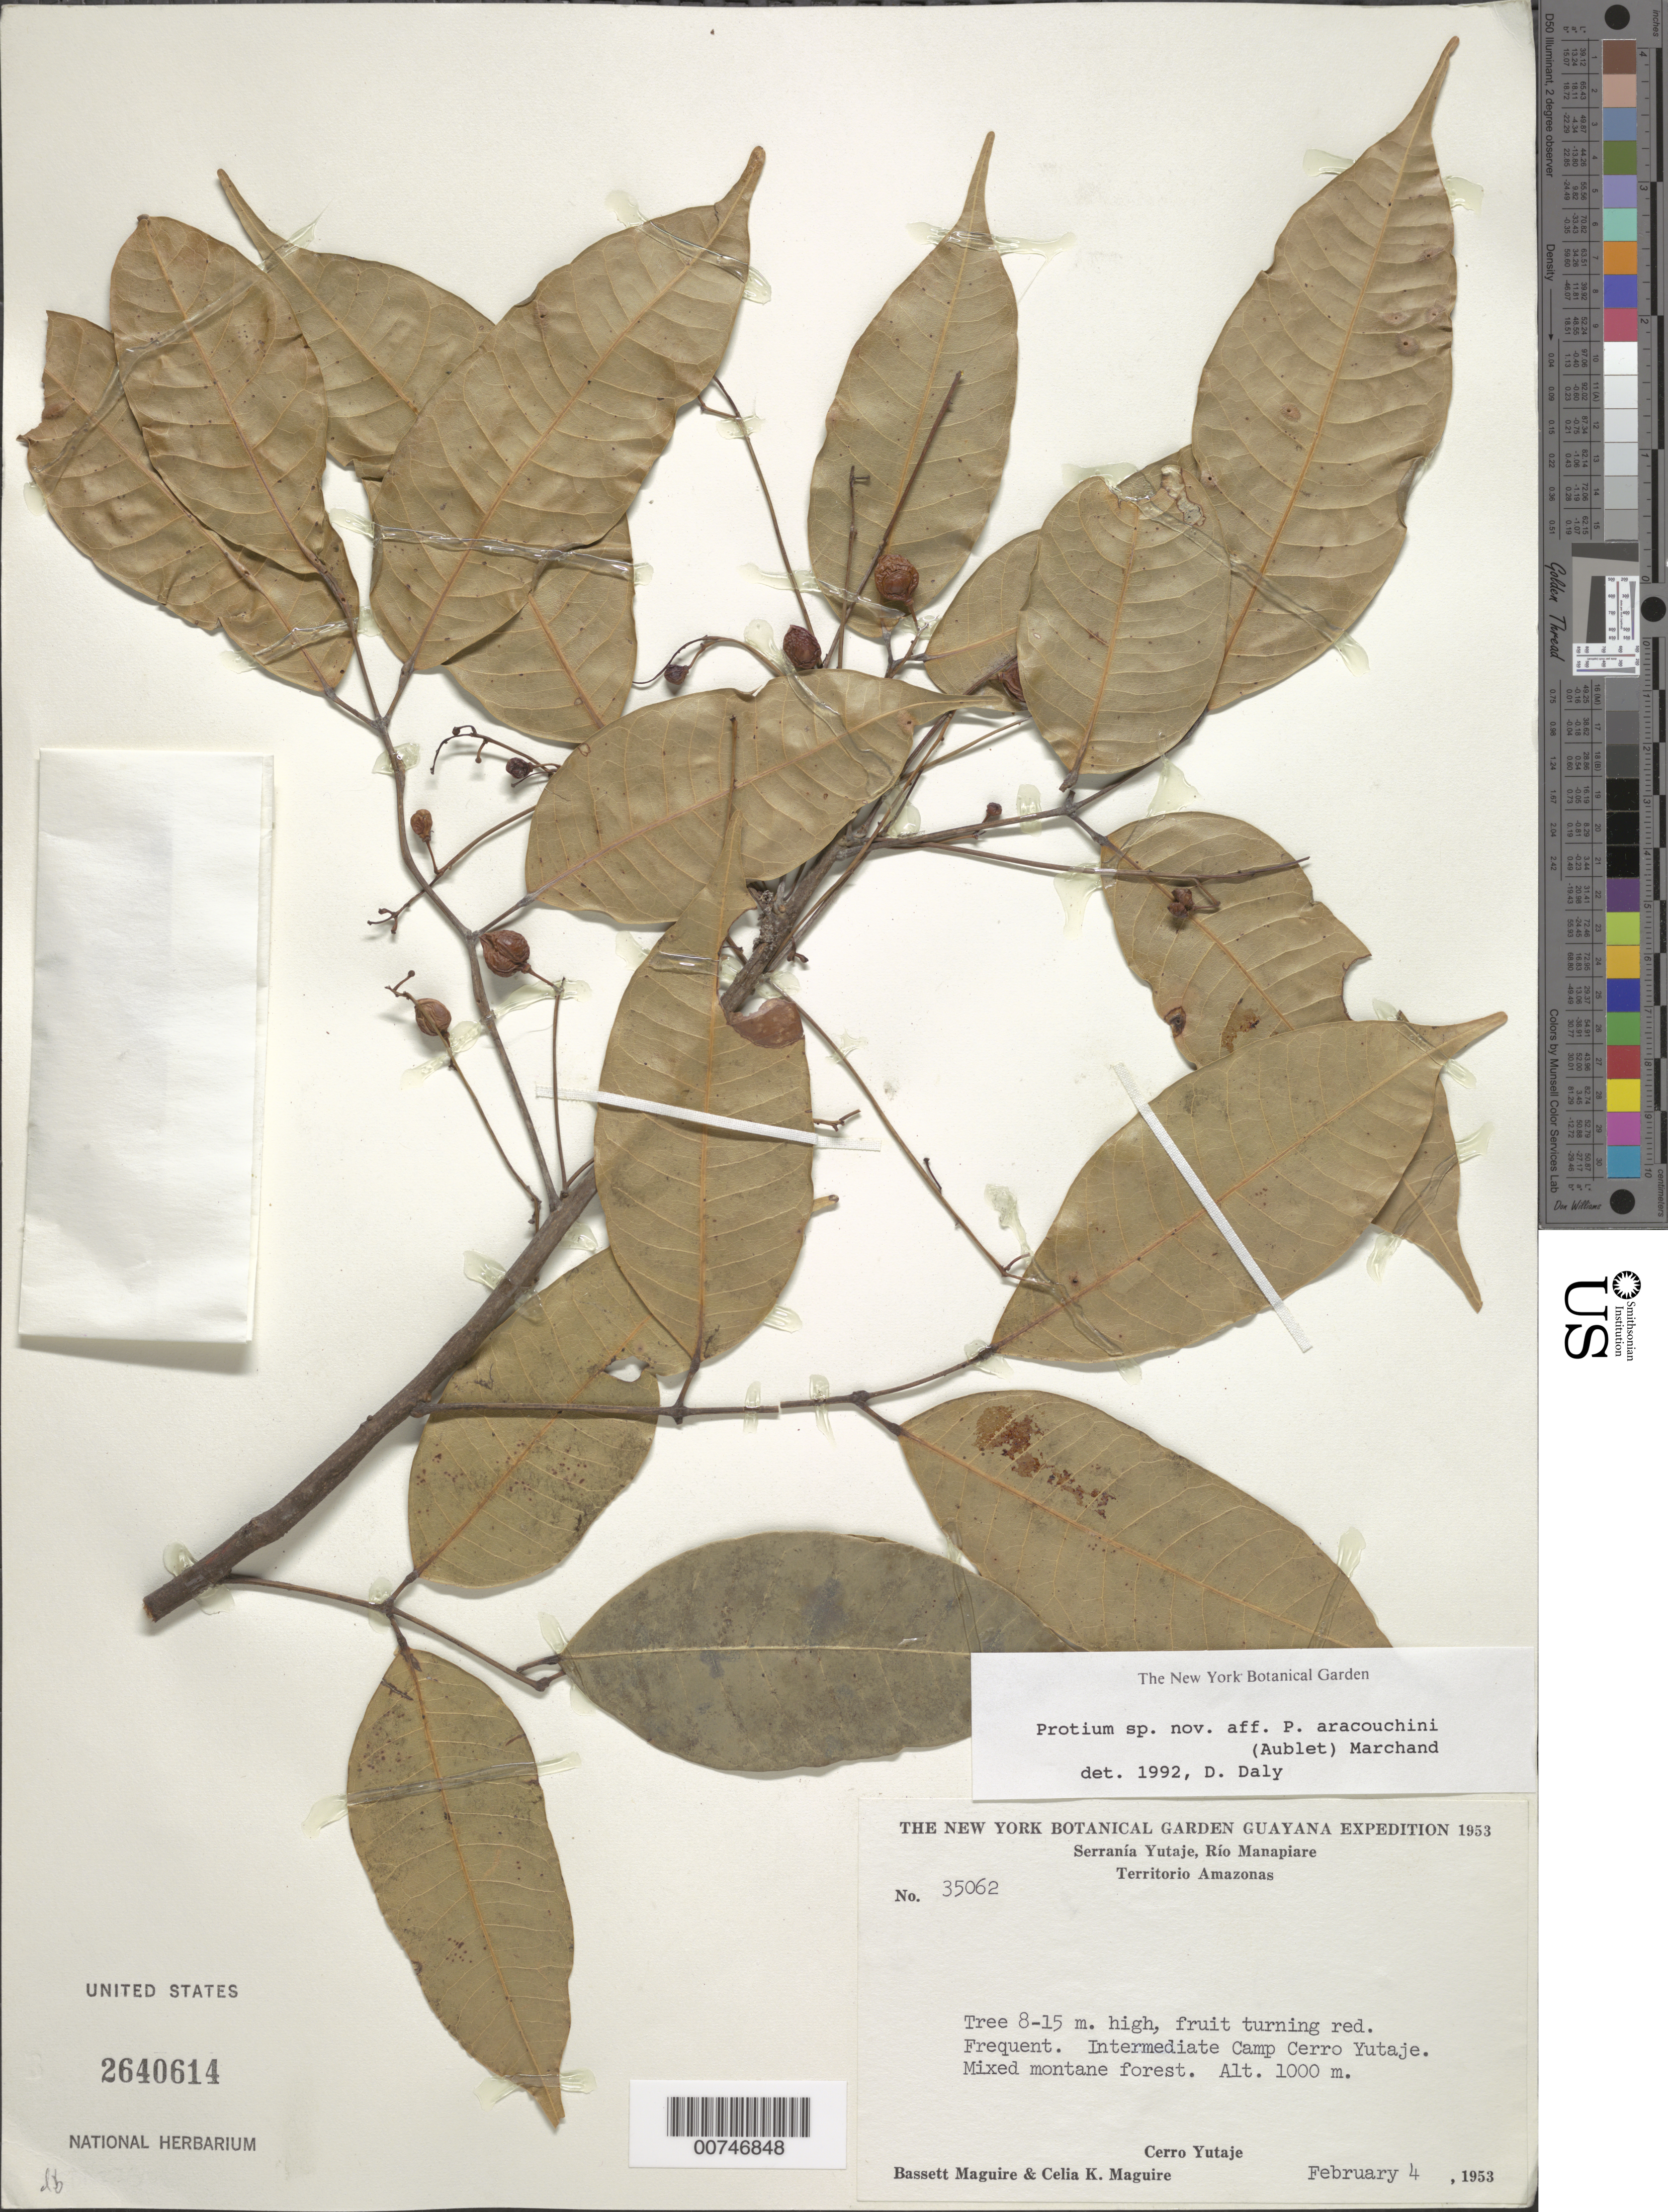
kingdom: Plantae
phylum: Tracheophyta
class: Magnoliopsida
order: Sapindales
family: Burseraceae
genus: Protium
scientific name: Protium aracouchini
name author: (Aubl.) Marchand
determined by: Daly, D. C.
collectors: B. Maguire & C. K. Maguire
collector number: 35062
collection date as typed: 4-Feb-53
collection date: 1953-02-04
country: Venezuela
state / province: Amazonas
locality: Serranía Yutajé, Cerro Yutajé, Intermediate Camp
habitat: Mixed montane forest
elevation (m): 1000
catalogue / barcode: US 2640614